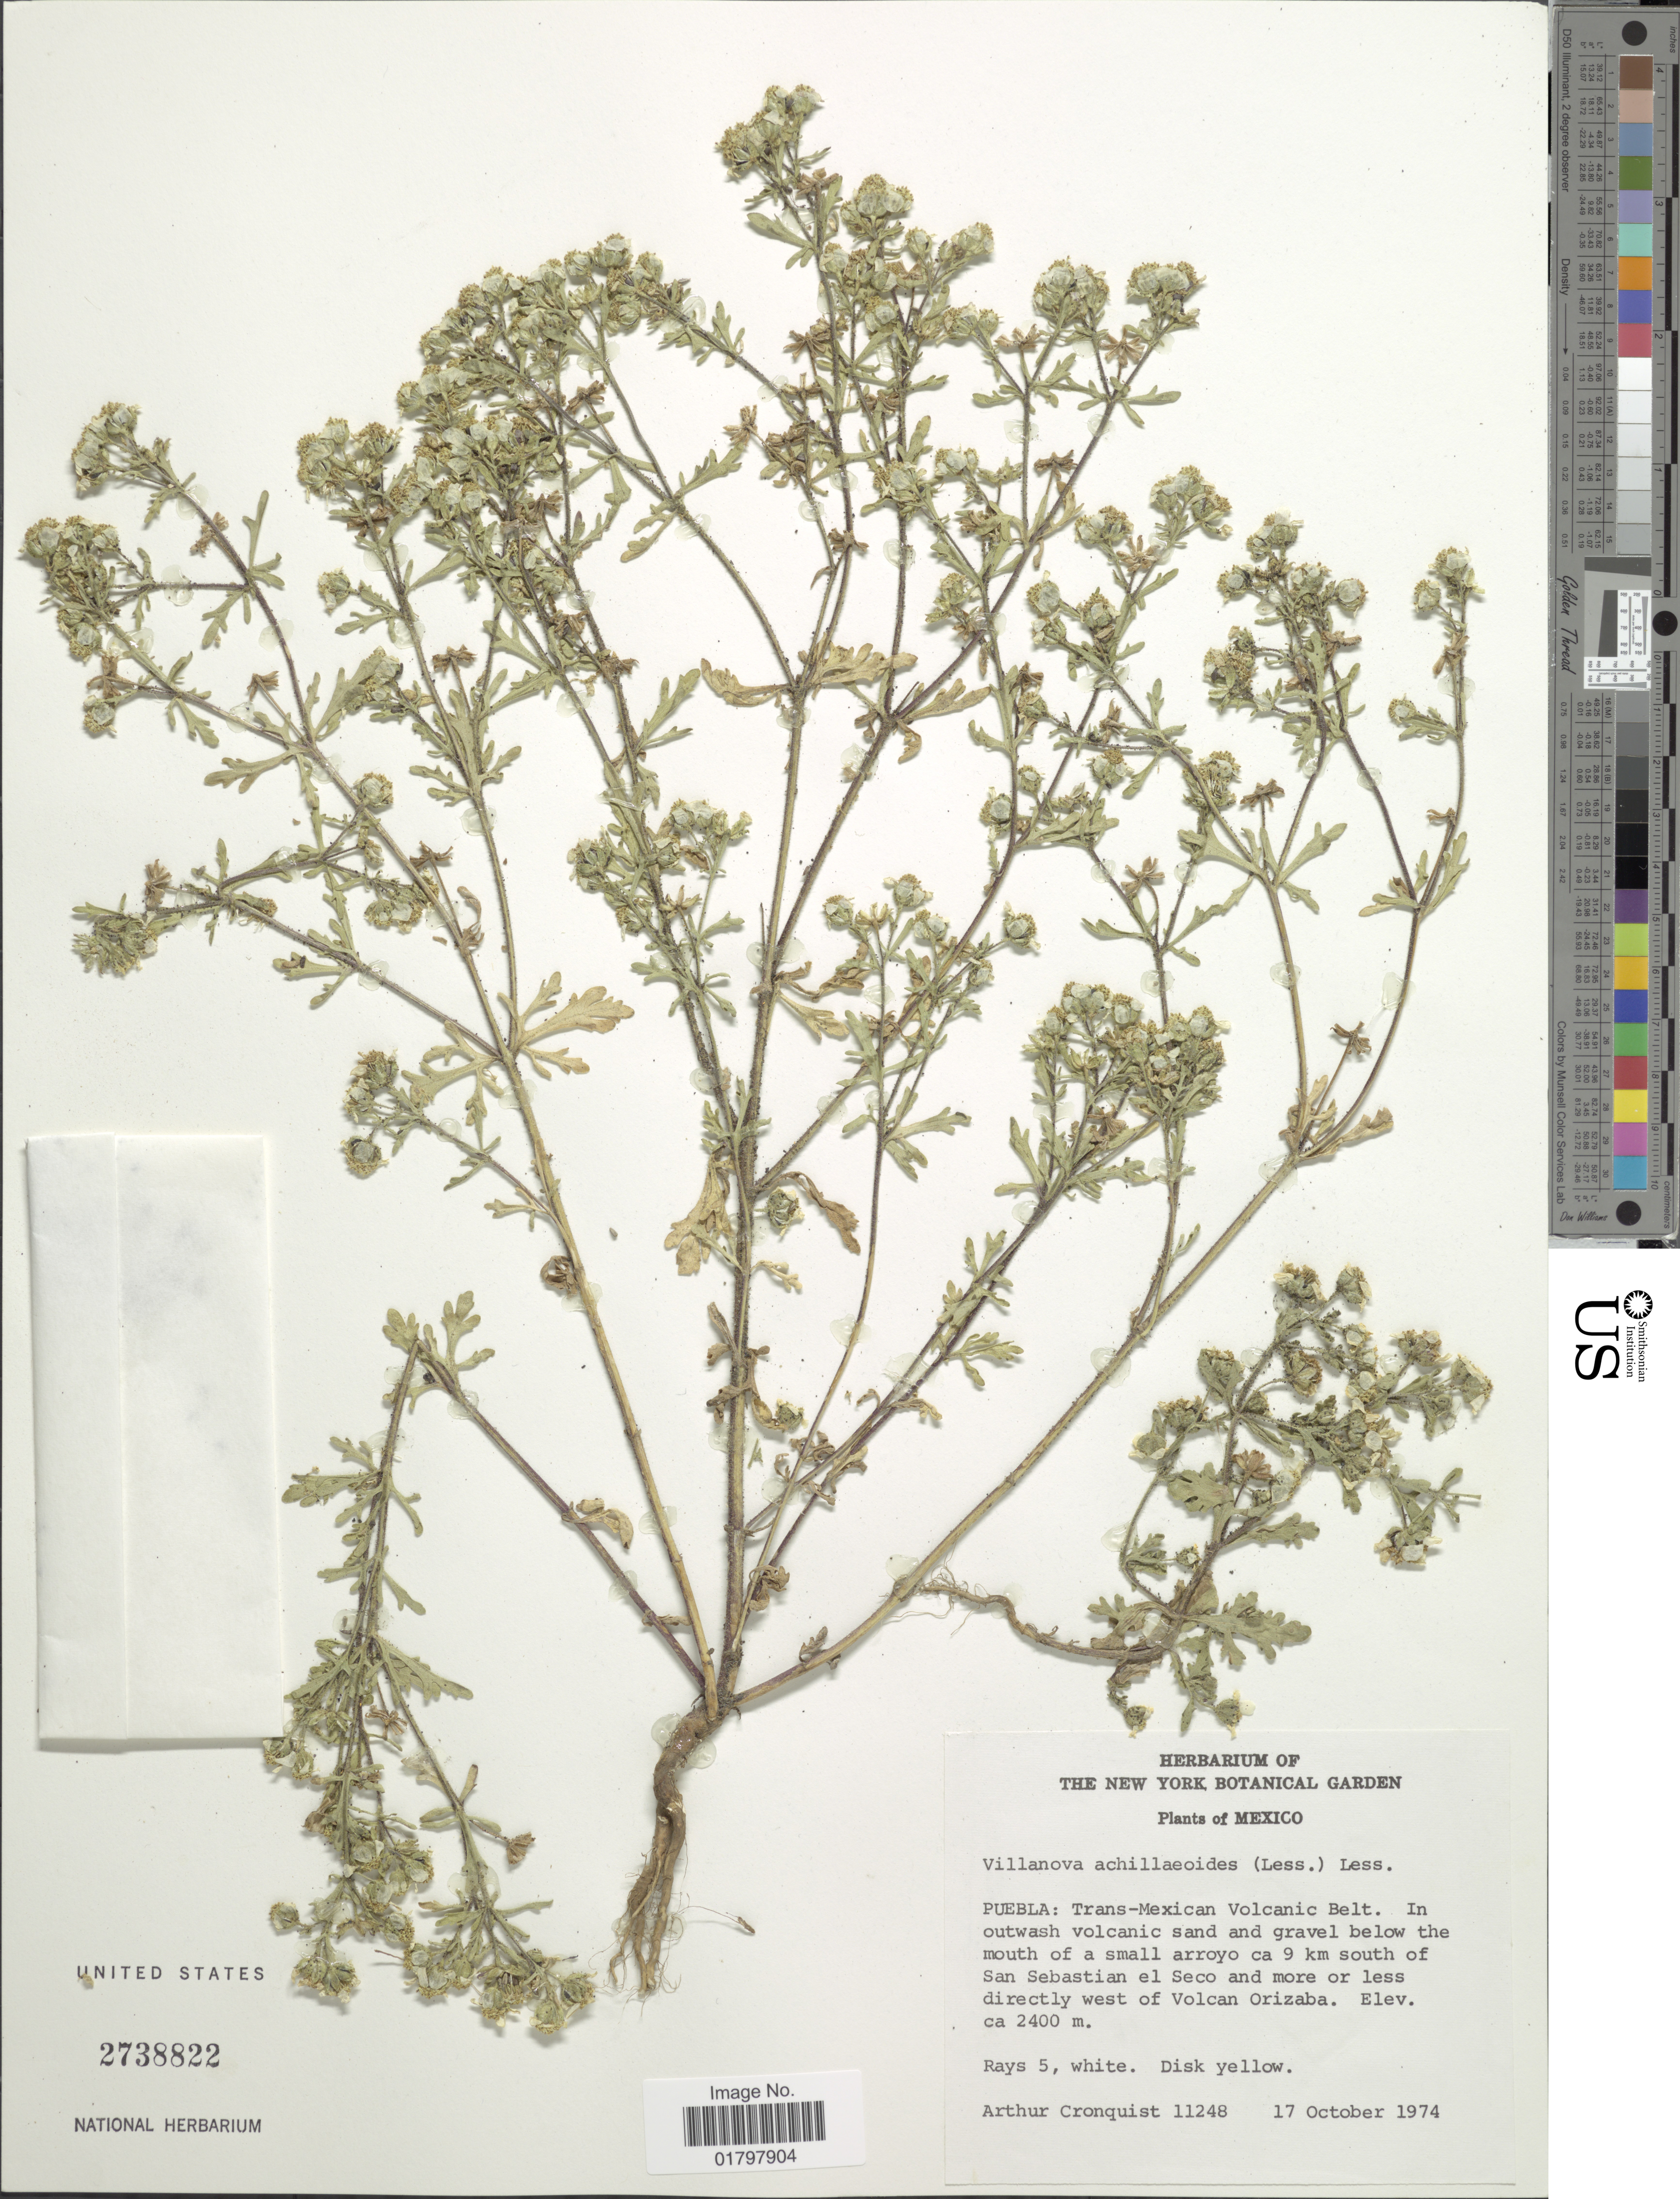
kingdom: Plantae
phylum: Tracheophyta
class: Magnoliopsida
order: Asterales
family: Asteraceae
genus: Vasquesia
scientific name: Vasquesia achillaeoides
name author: Less.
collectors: A. J. Cronquist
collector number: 11248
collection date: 1974-10-17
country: Mexico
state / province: Puebla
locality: Puebla: Trans-Mexican Volcanic Belt. In outwash volcanic sand and gravel below the mouth of a small arroyo ca 9 km south of San Sebastian el Seco and more or less directly west of Volcan Orizaba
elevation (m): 2400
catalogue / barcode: US 2738822